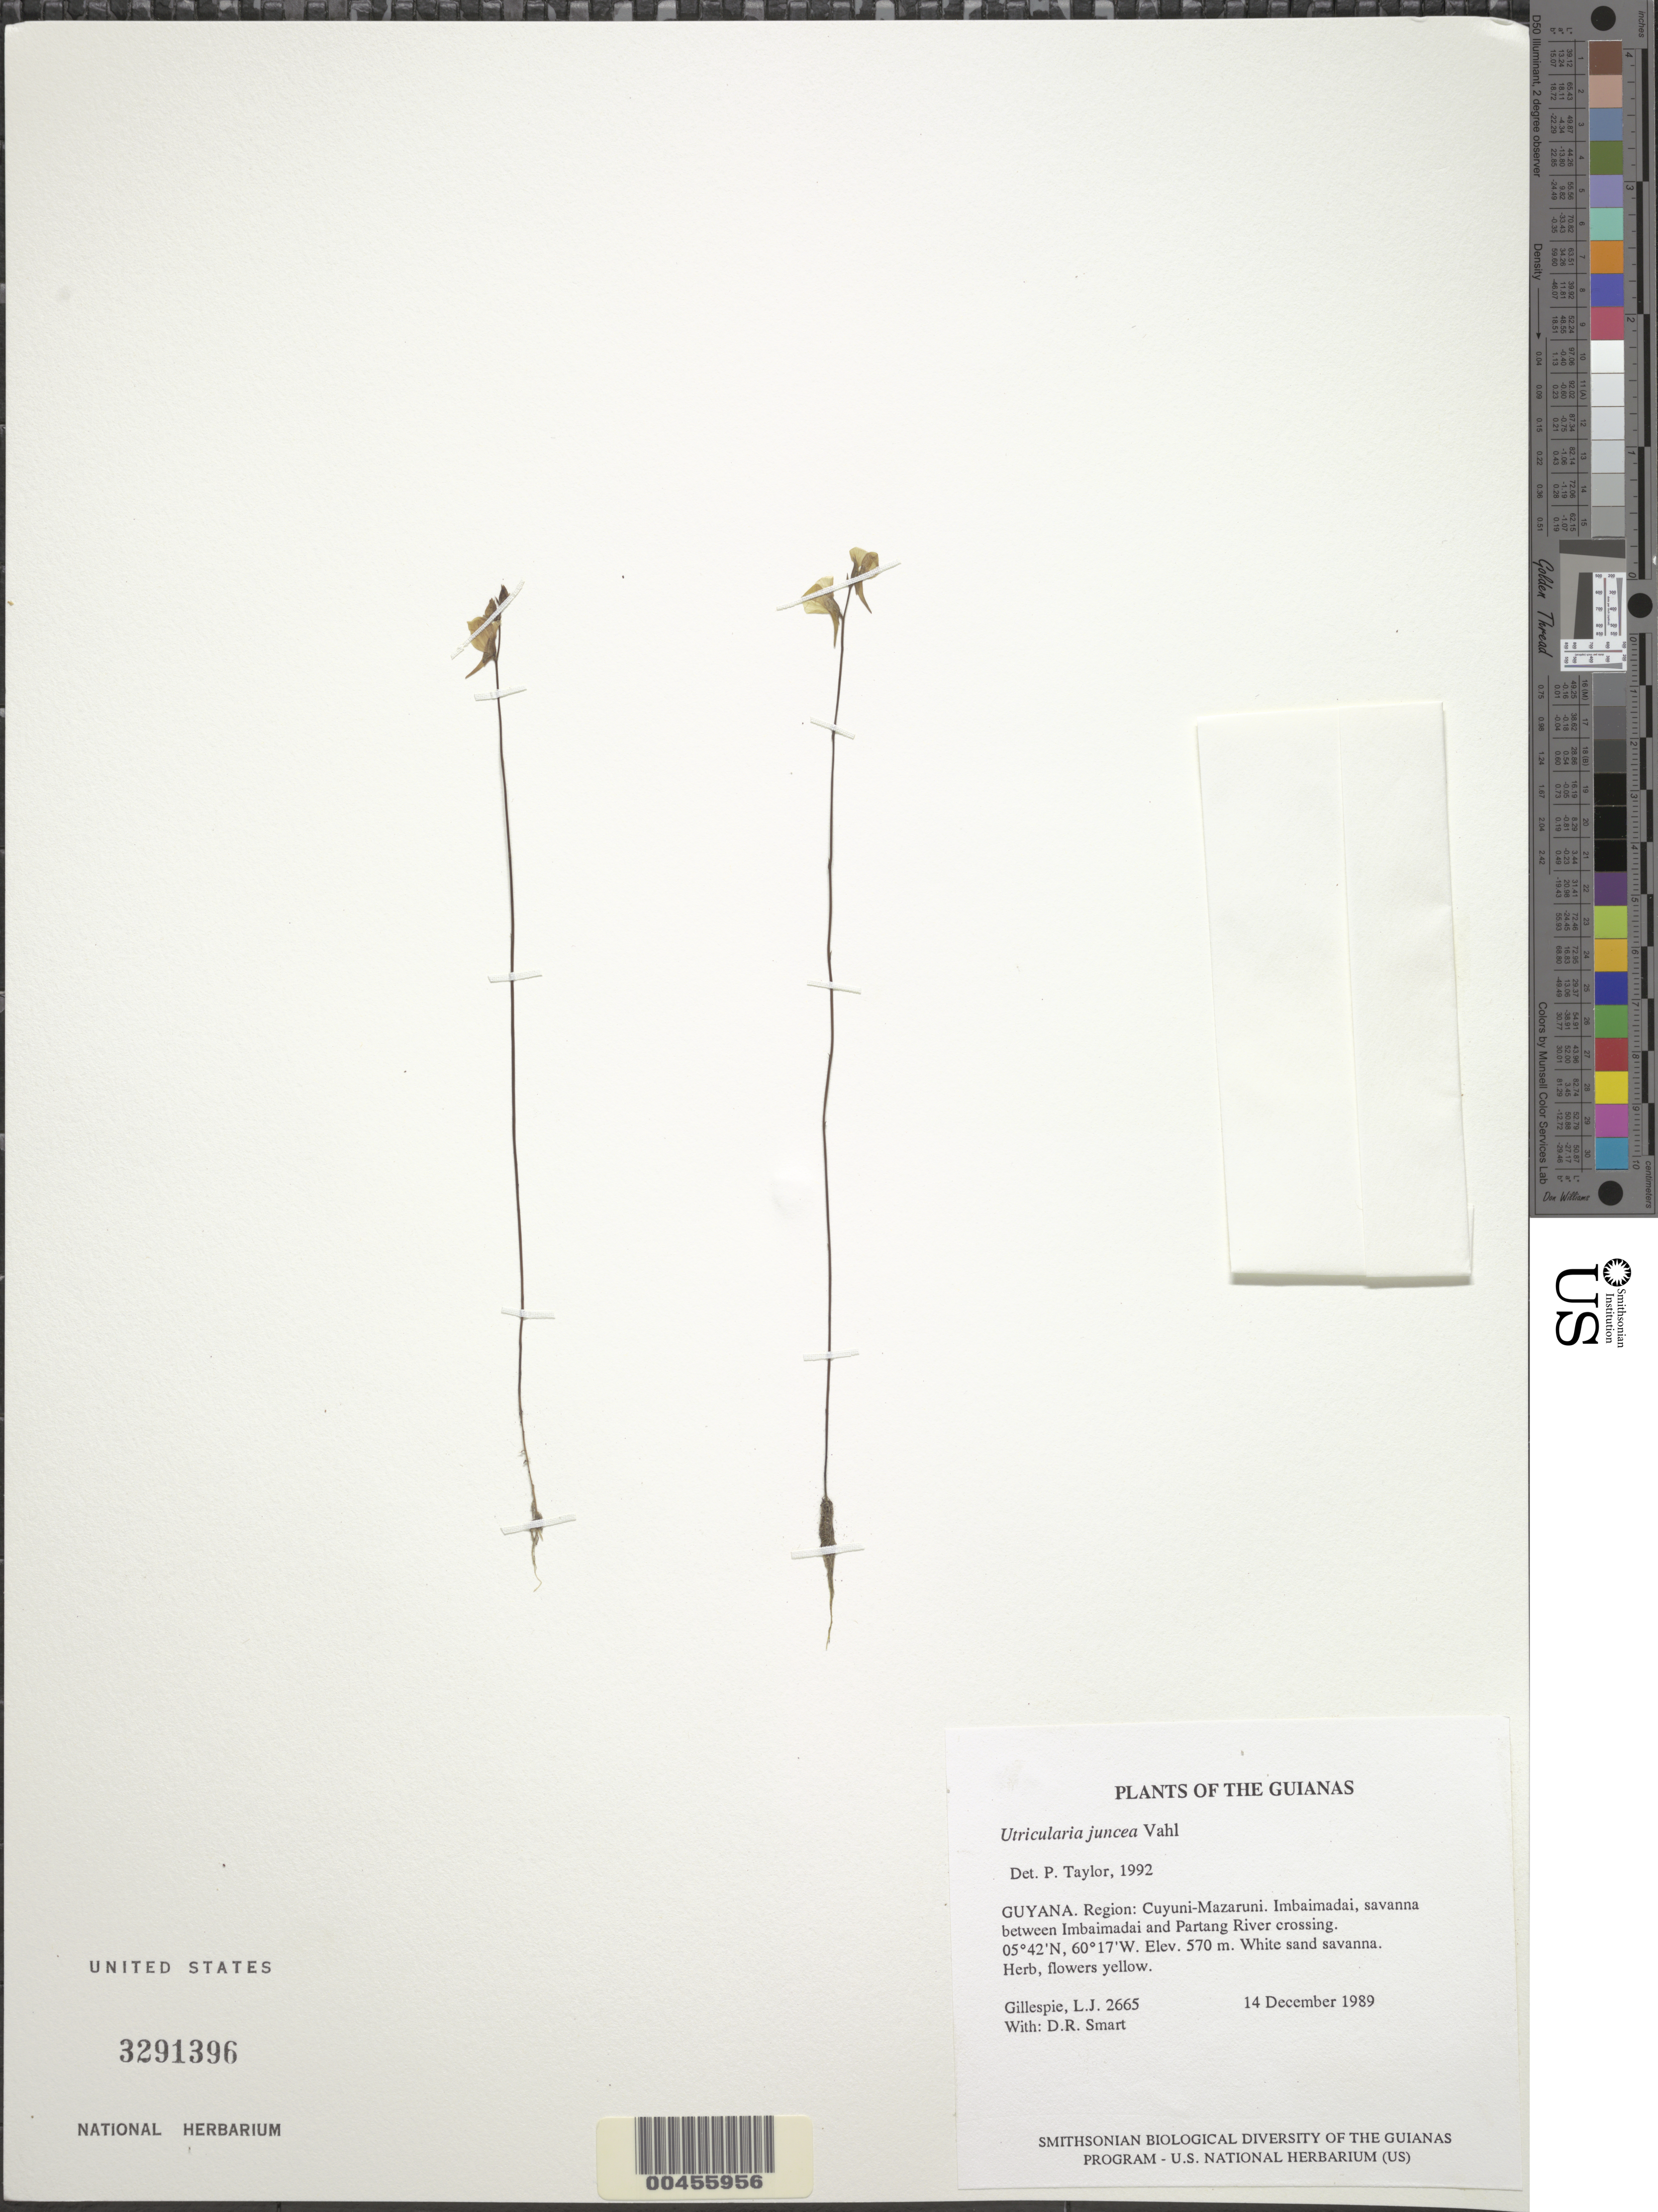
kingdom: Plantae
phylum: Tracheophyta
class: Magnoliopsida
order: Lamiales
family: Lentibulariaceae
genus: Utricularia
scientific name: Utricularia juncea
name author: Vahl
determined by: Taylor, P.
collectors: L. J. Gillespie & D. R. Smart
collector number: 2665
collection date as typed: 14 December 1989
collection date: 1989-12-14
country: Guyana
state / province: Cuyuni-Mazaruni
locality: Imbaimadai, between Imbaimadai and Partang River crossing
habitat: White sand savanna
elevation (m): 570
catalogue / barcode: US 3291396